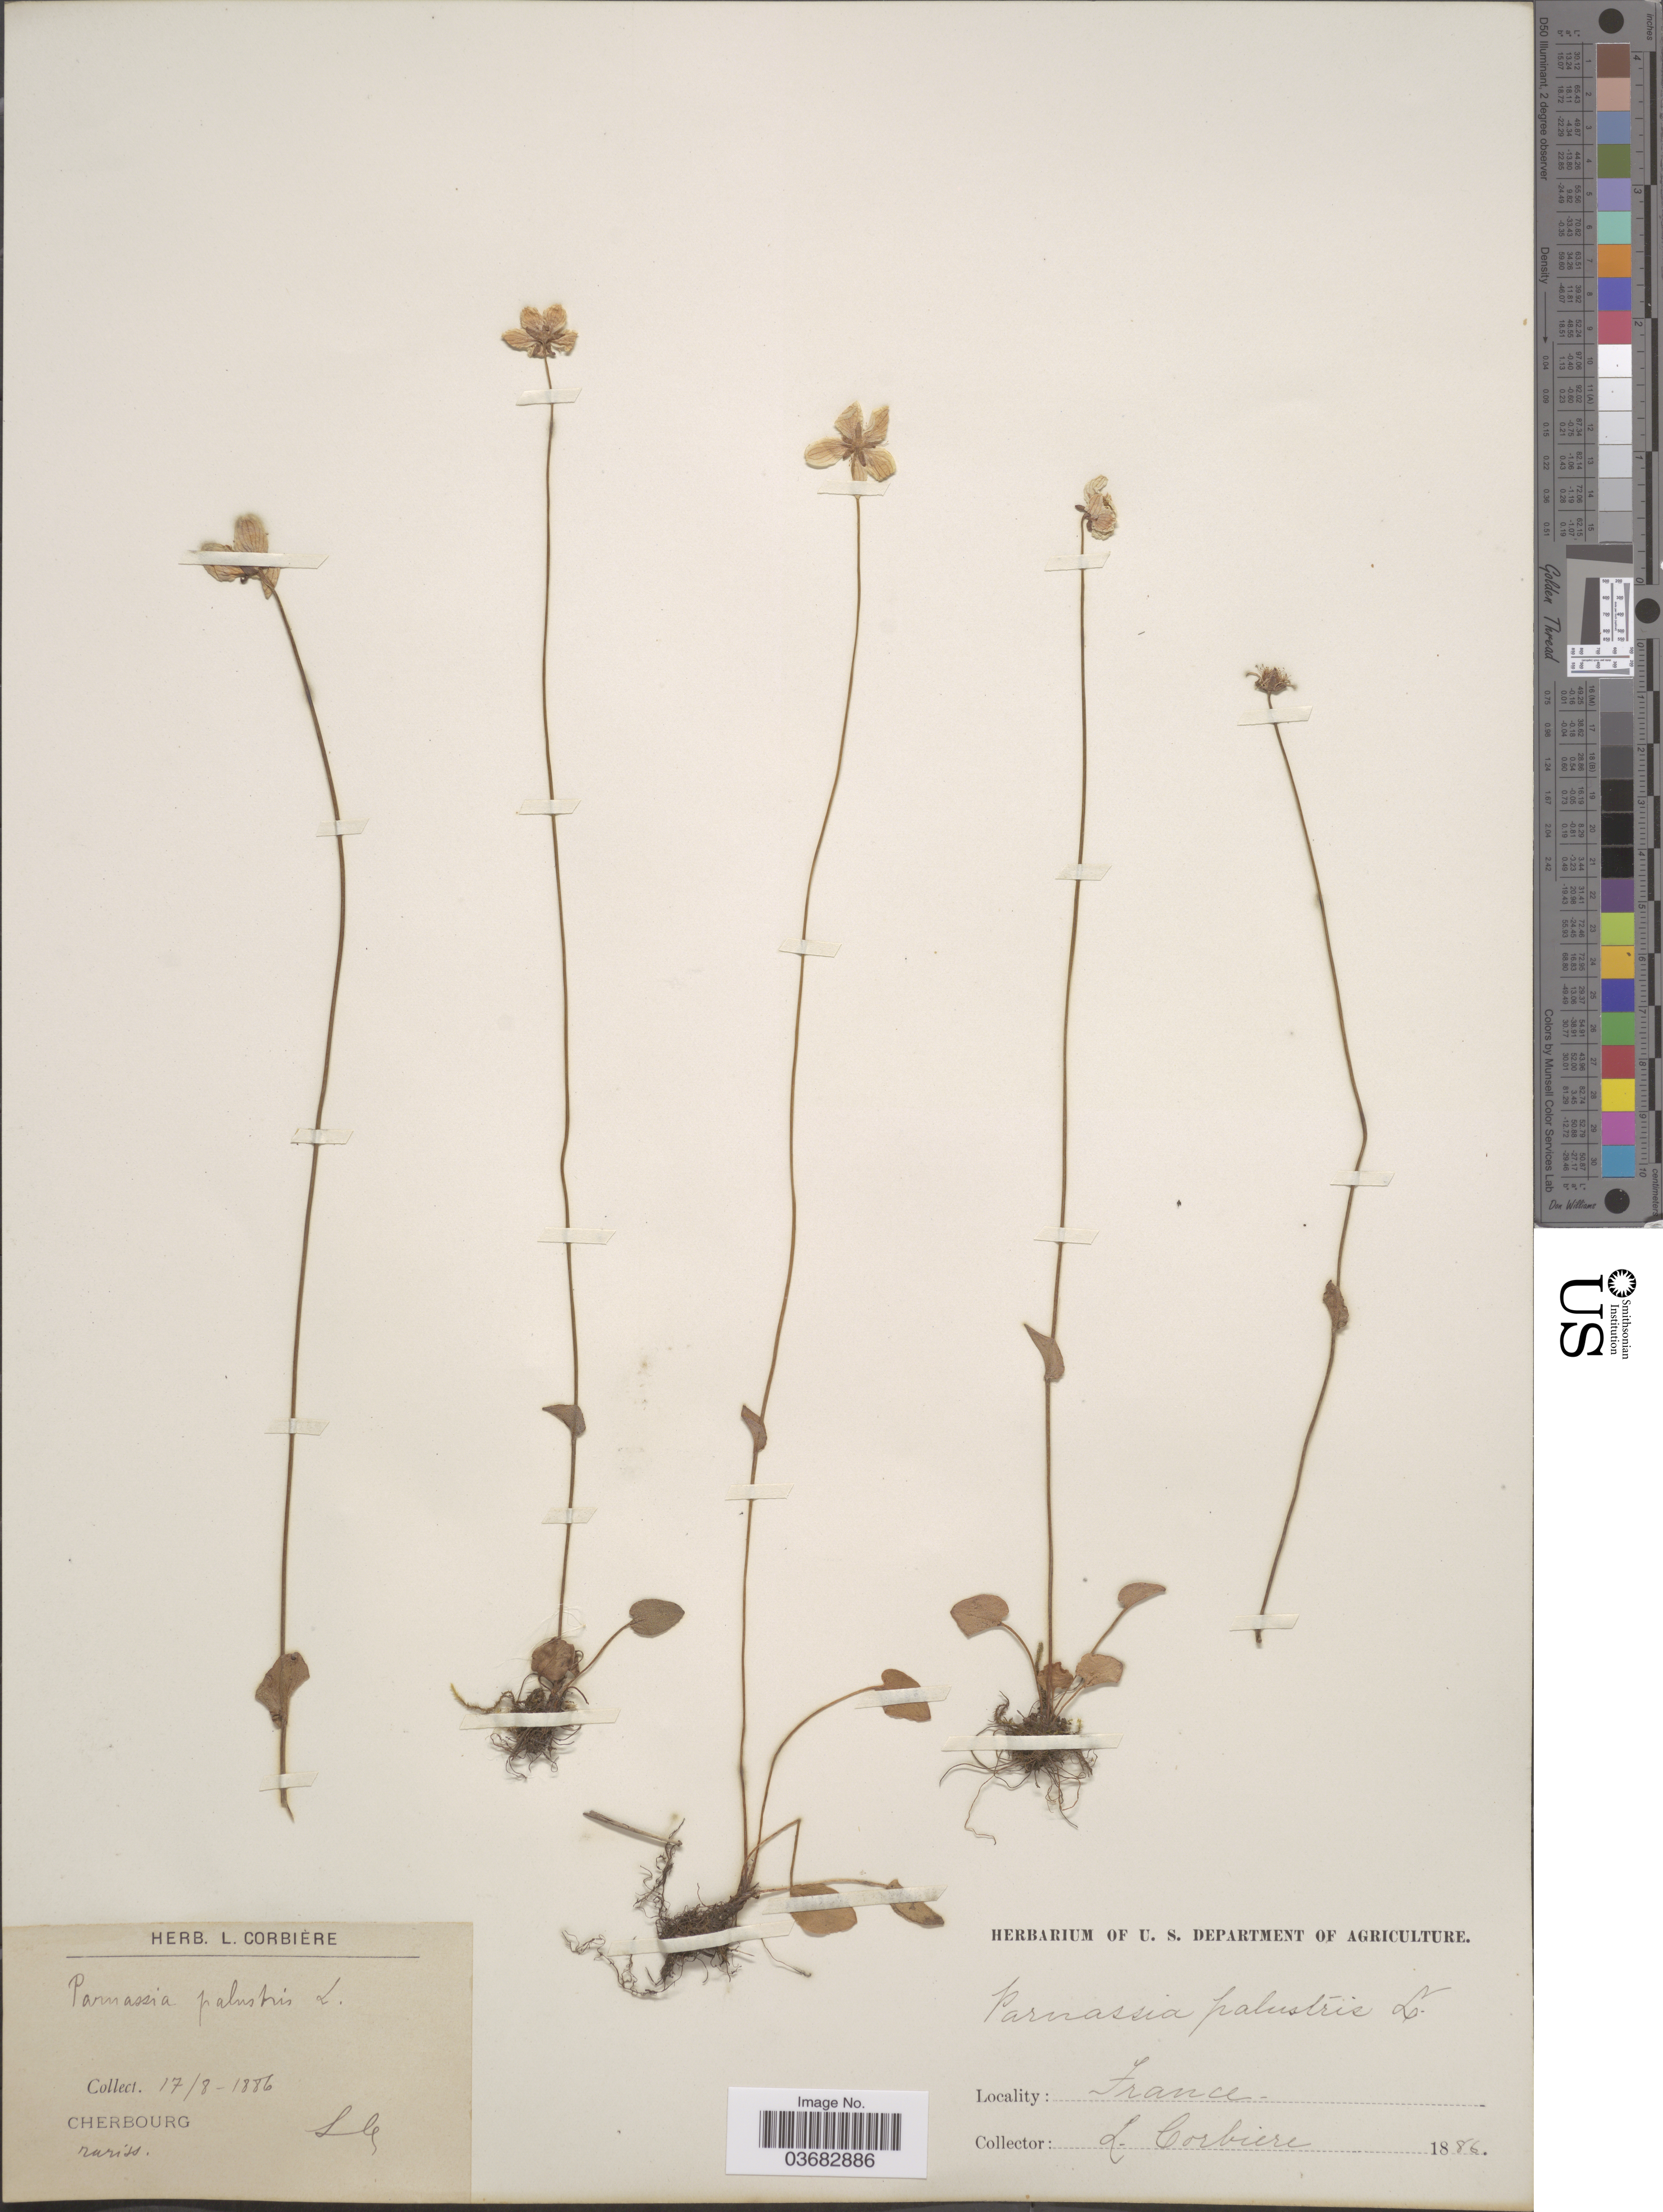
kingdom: Plantae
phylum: Tracheophyta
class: Magnoliopsida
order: Celastrales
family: Parnassiaceae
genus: Parnassia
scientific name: Parnassia palustris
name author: L.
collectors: L. Corbière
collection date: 1886-08-17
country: France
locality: Cherbourg.